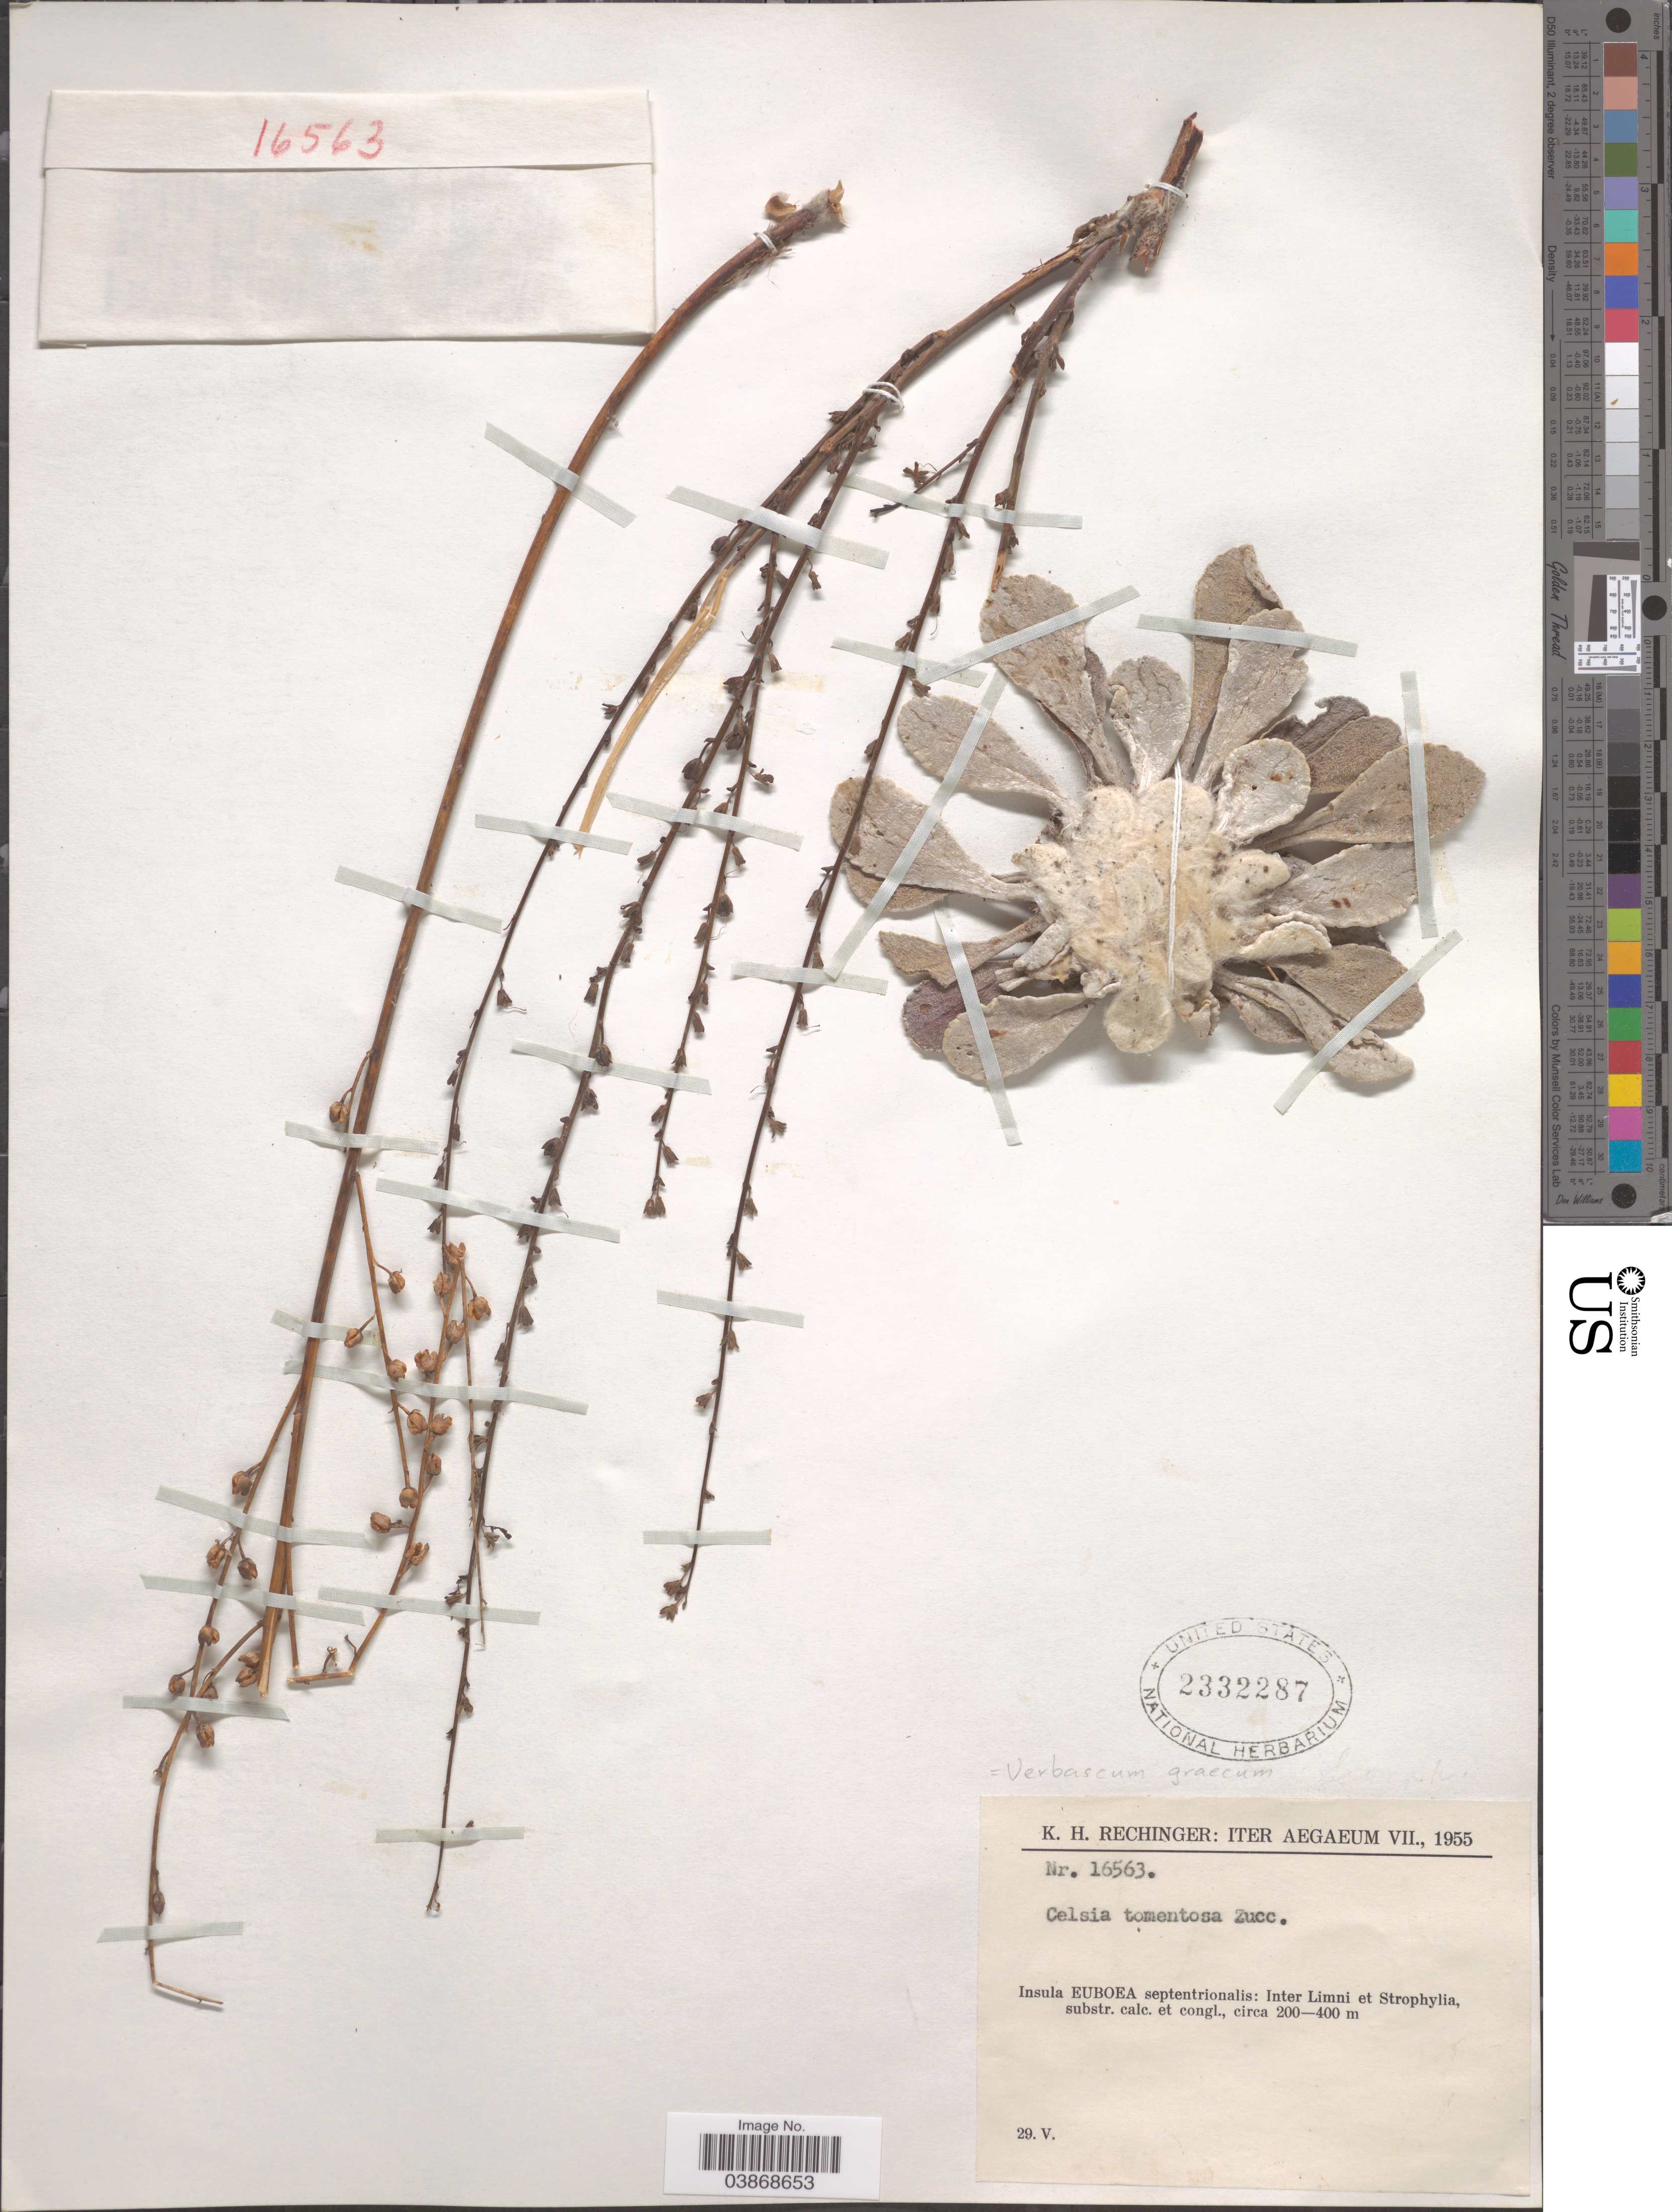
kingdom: Plantae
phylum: Tracheophyta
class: Magnoliopsida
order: Lamiales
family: Scrophulariaceae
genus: Verbascum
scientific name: Verbascum graecum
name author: Heldr. & Sart.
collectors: K. H. Rechinger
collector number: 16563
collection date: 1955-05-29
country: Greece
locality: Iter Aegaeum. Insula Euboea septentrionalis: Inter Limni et Strophylia, subtr. calc. et congl.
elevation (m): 200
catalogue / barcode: US 2332287